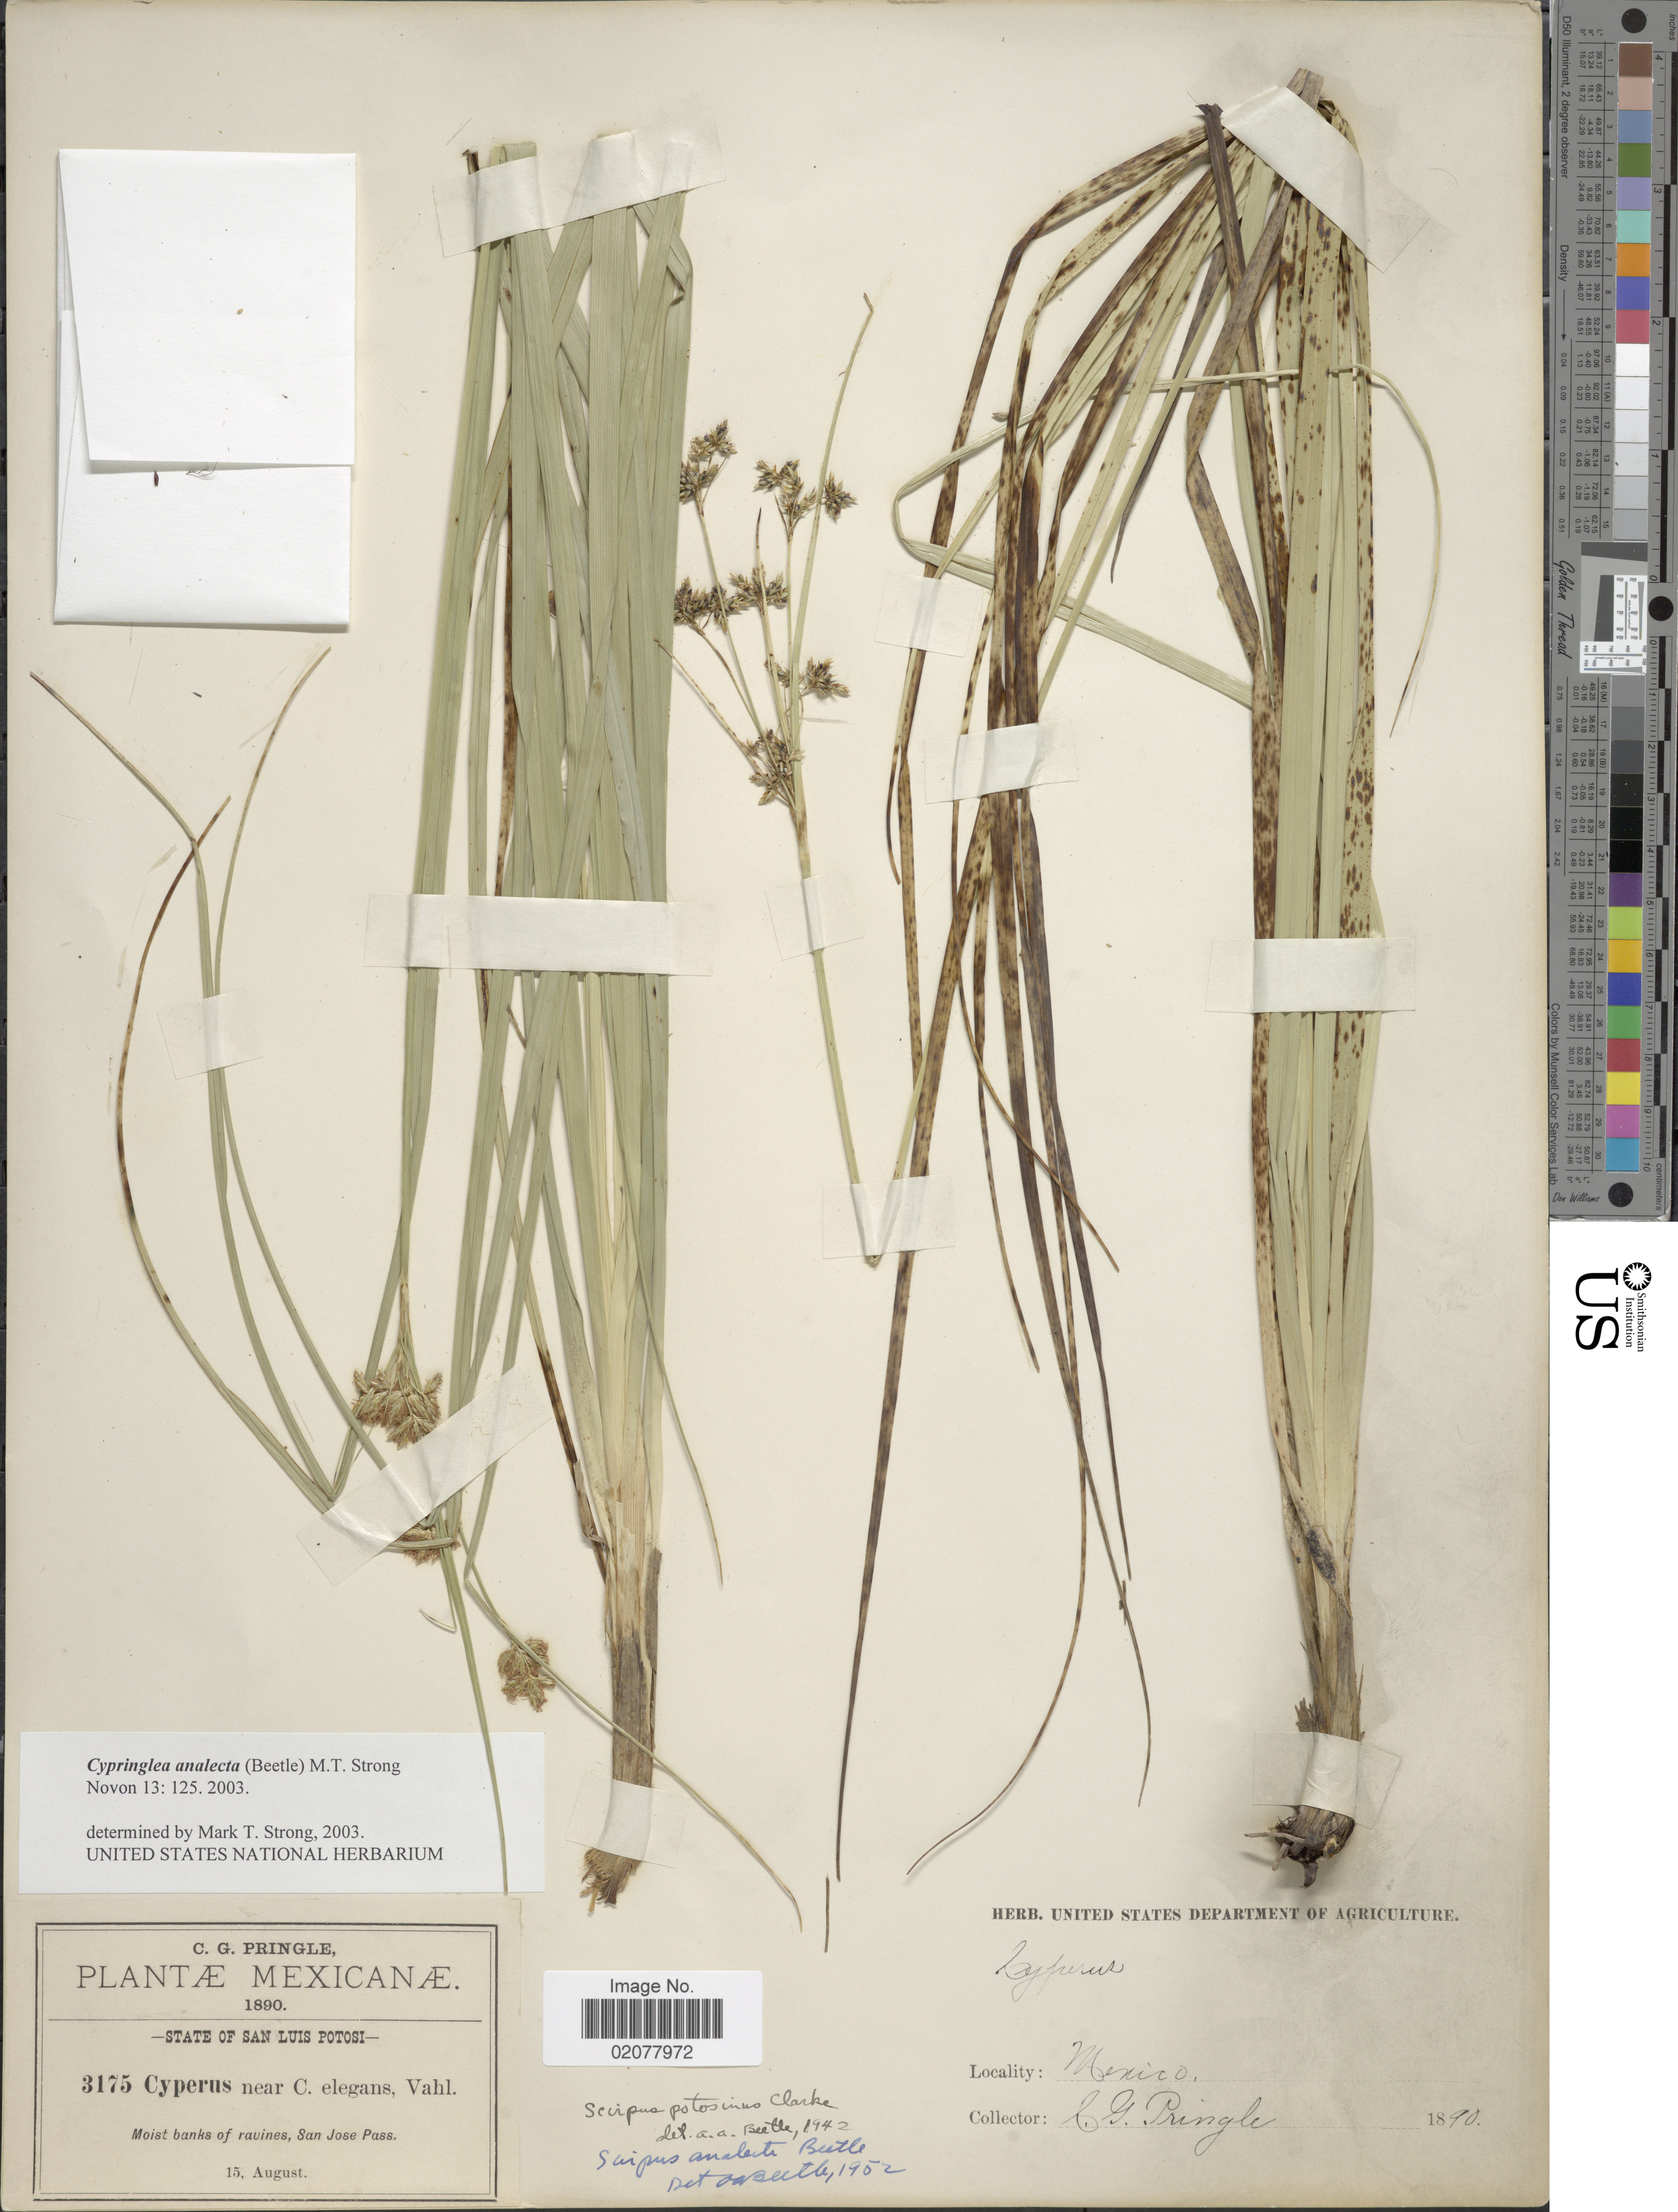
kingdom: Plantae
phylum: Tracheophyta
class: Liliopsida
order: Poales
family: Cyperaceae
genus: Cypringlea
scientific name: Cypringlea analecta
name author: (Beetle) M.T. Strong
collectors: C. G. Pringle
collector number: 3175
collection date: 1890-08-15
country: Mexico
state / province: San Luis Potosí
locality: State of San Luis Potosi. Moist banks of ravines, San Jose Pass